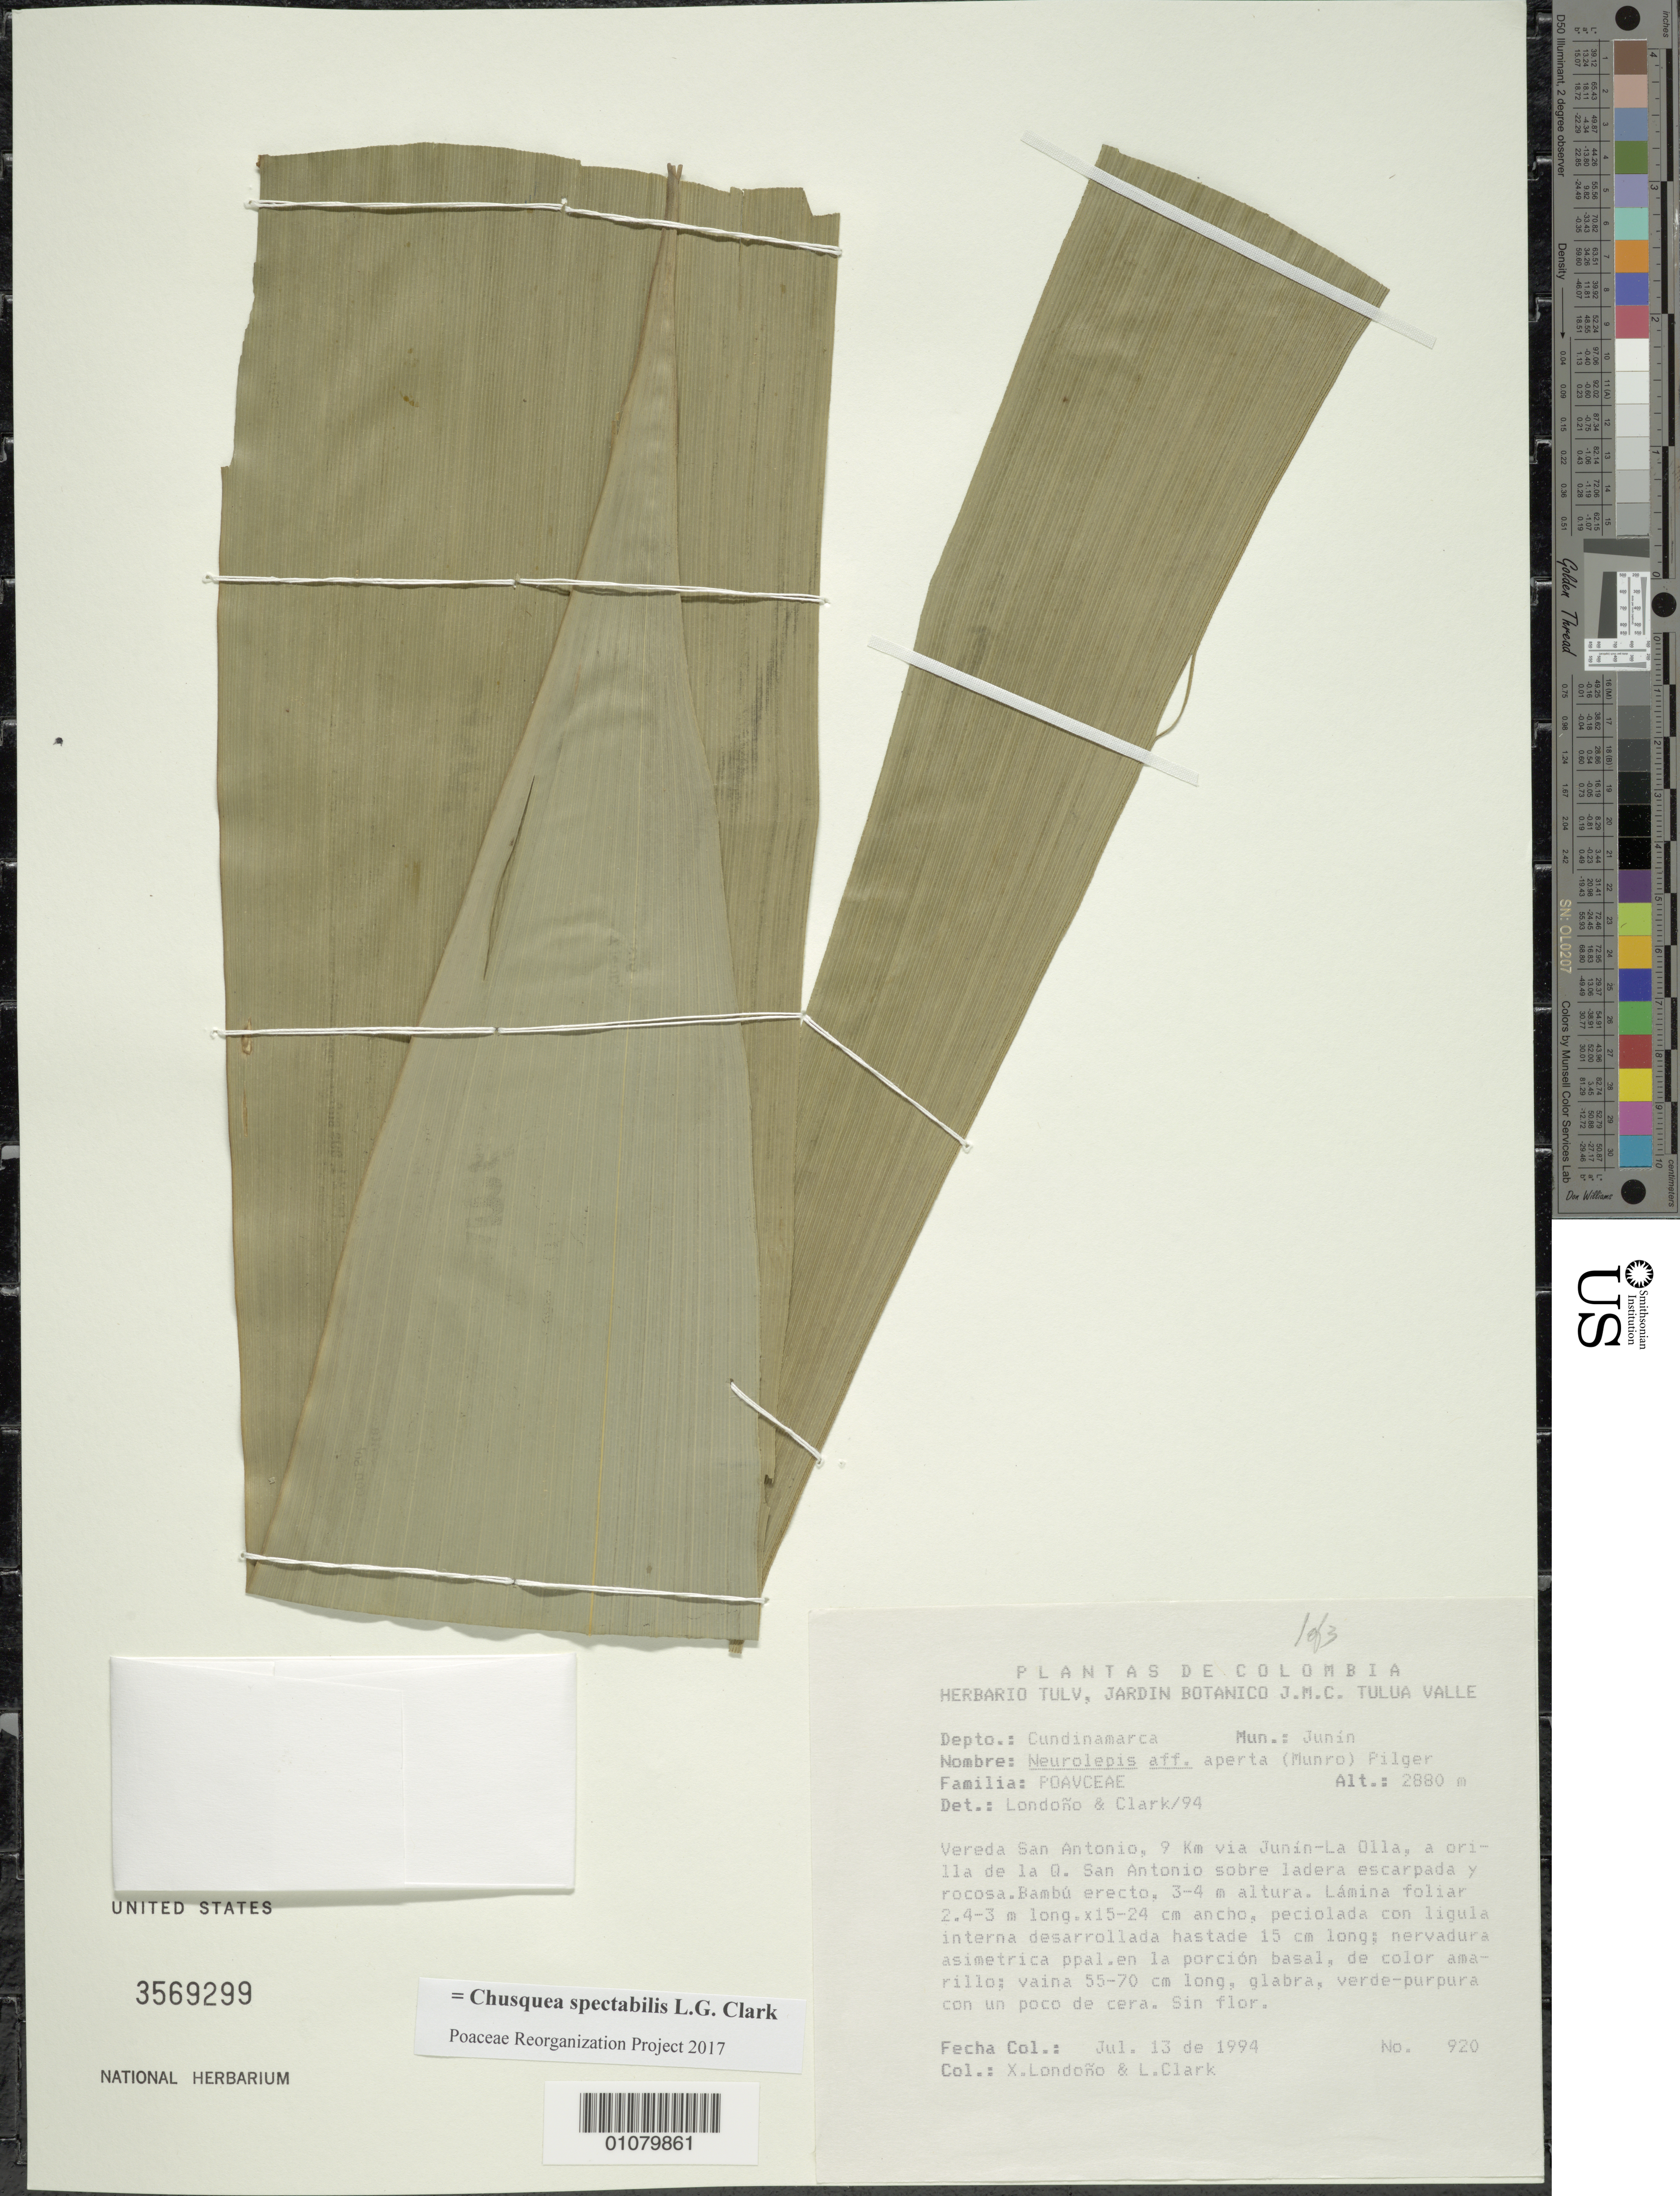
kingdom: Plantae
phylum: Tracheophyta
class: Liliopsida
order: Poales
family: Poaceae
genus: Chusquea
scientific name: Chusquea spectabilis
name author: L.G. Clark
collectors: X. Londoño & L. Clark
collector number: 920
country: Colombia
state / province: Cundinamarca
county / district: Junín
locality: Vereda San Antonio, via Junin-La Olla.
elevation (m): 2880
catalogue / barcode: US 3569299